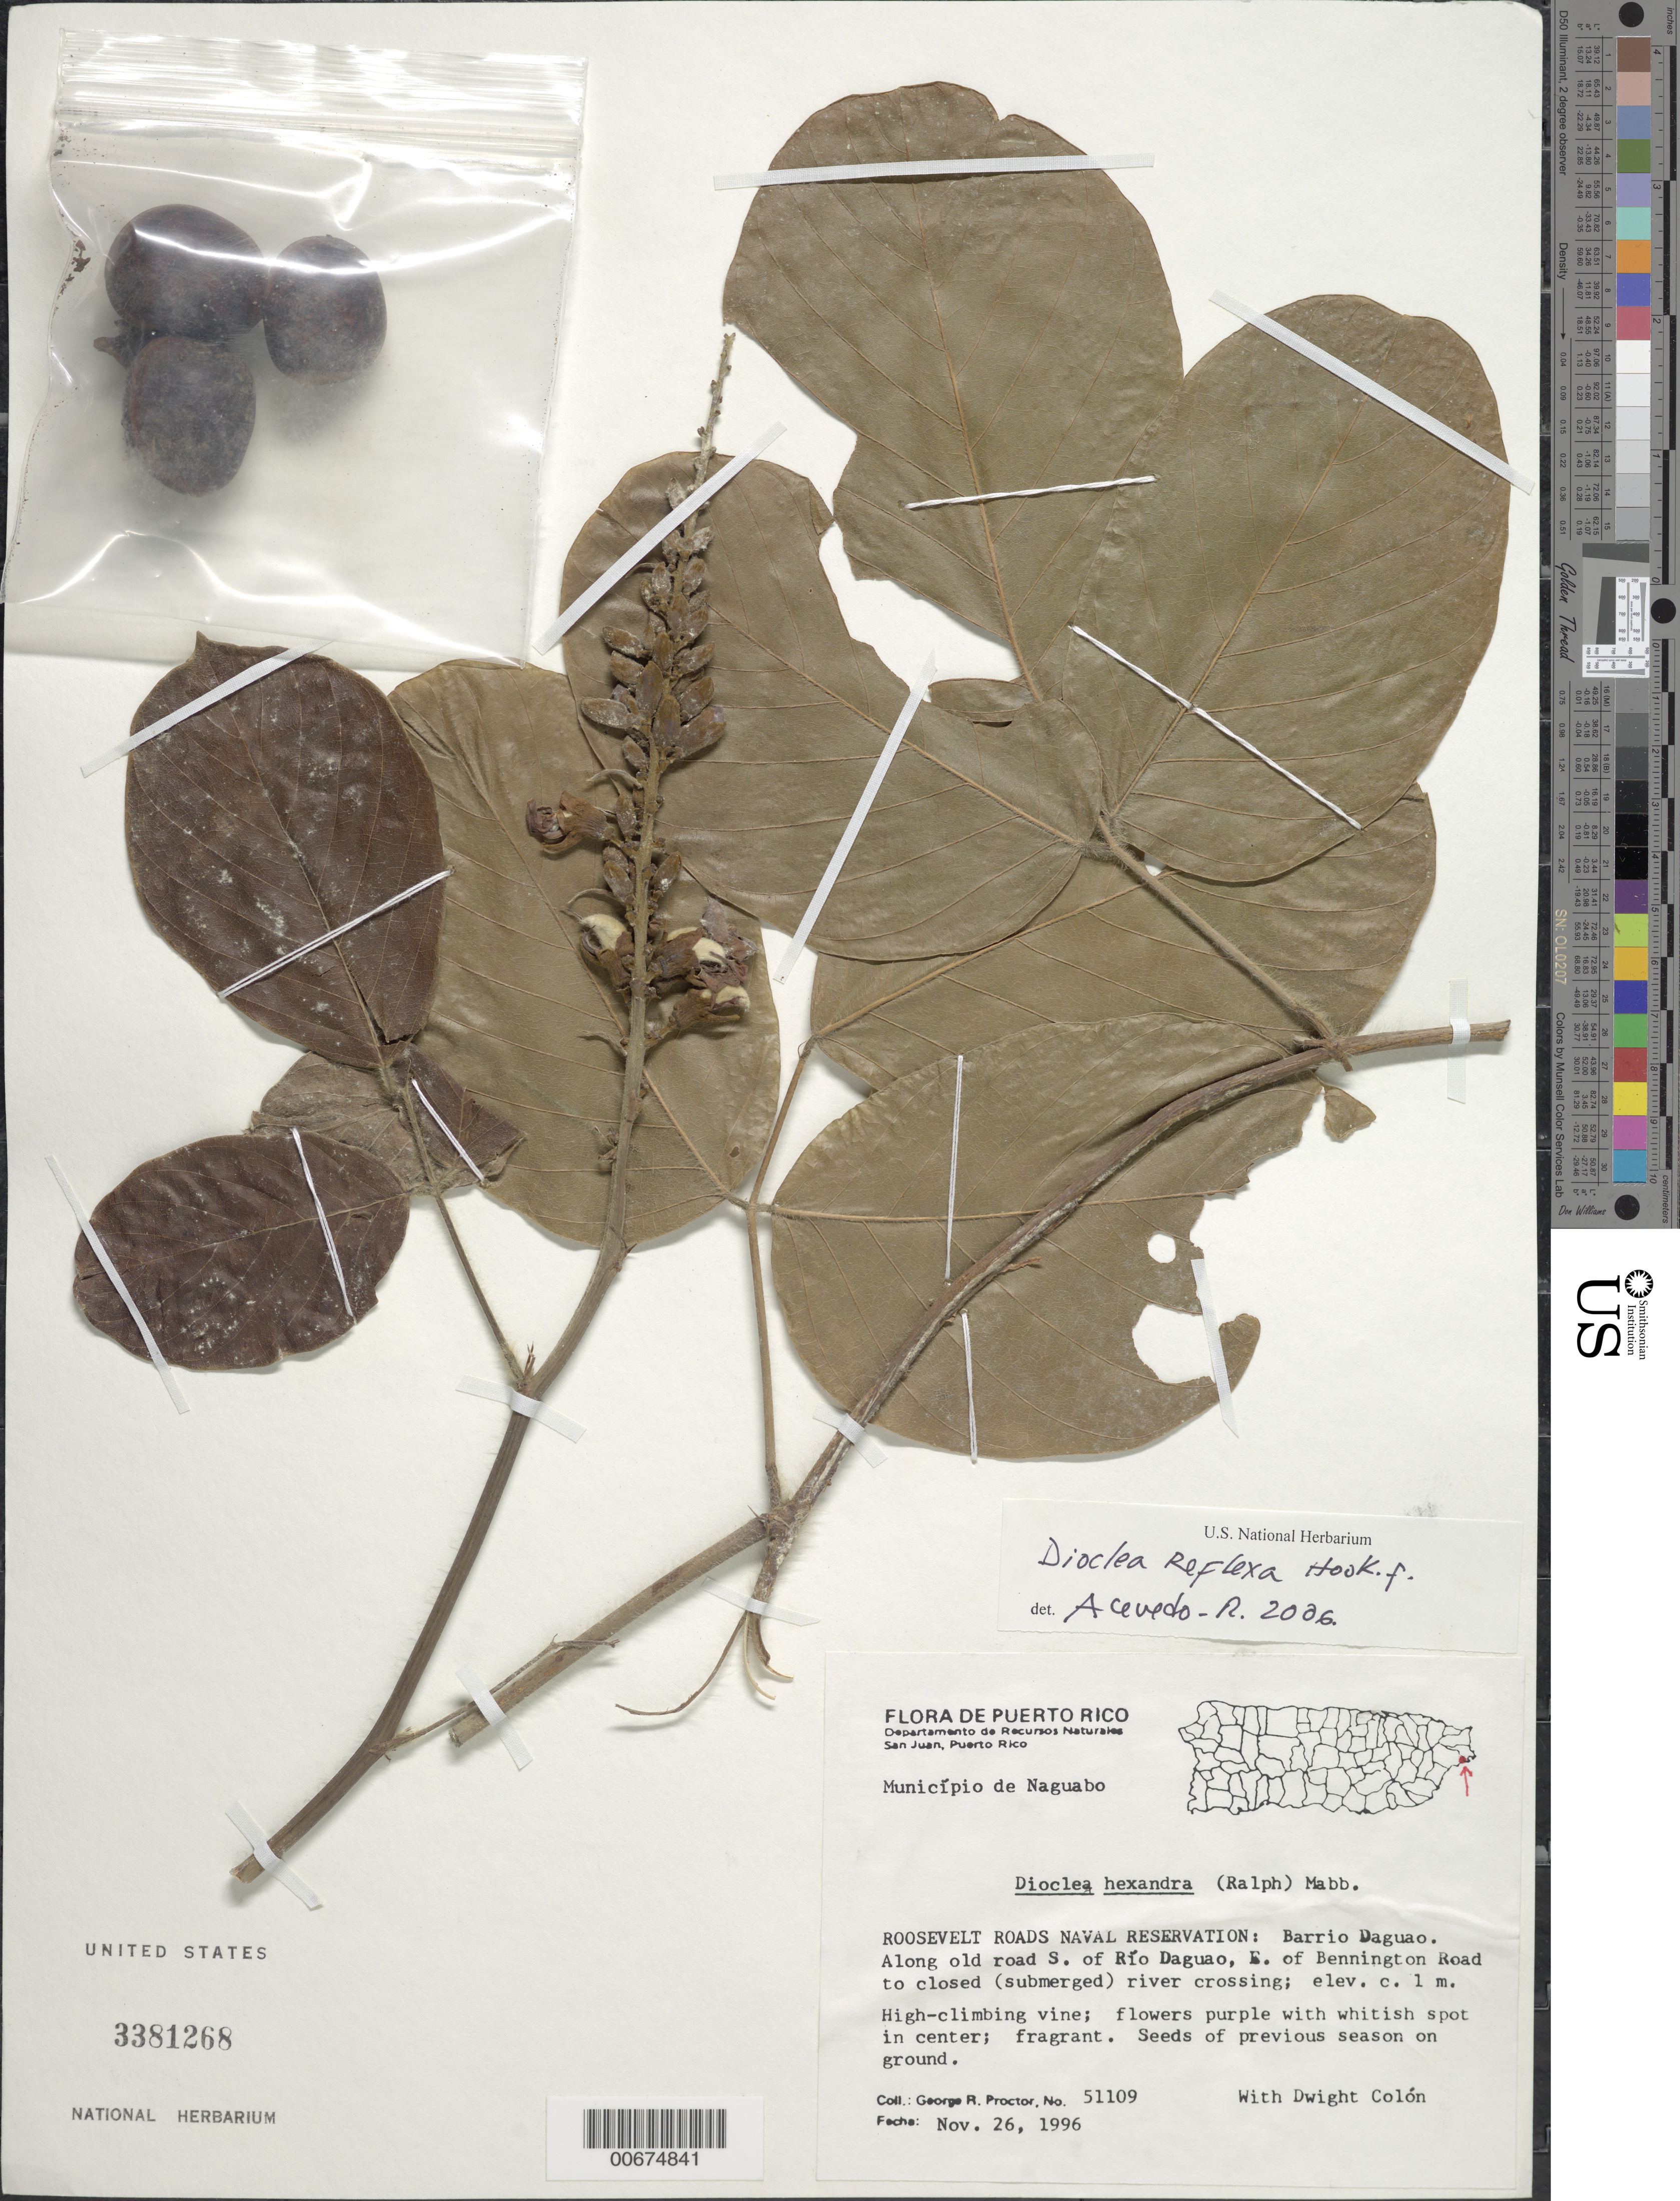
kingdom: Plantae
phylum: Tracheophyta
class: Magnoliopsida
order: Fabales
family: Fabaceae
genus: Macropsychanthus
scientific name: Macropsychanthus comosus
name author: (G. Mey.) L.P. Queiroz & Snak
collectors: G. Proctor & D. Colón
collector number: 51109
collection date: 1996-11-26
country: Puerto Rico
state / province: San Juan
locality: Departamento de Recursos Naturales, Roosevelt Road Naval Reservation: Barrio Daguao. Along old road S. of Río Daguao, E of Bennington Road to closed (submerged) river crossing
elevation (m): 1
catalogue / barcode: US 3381268